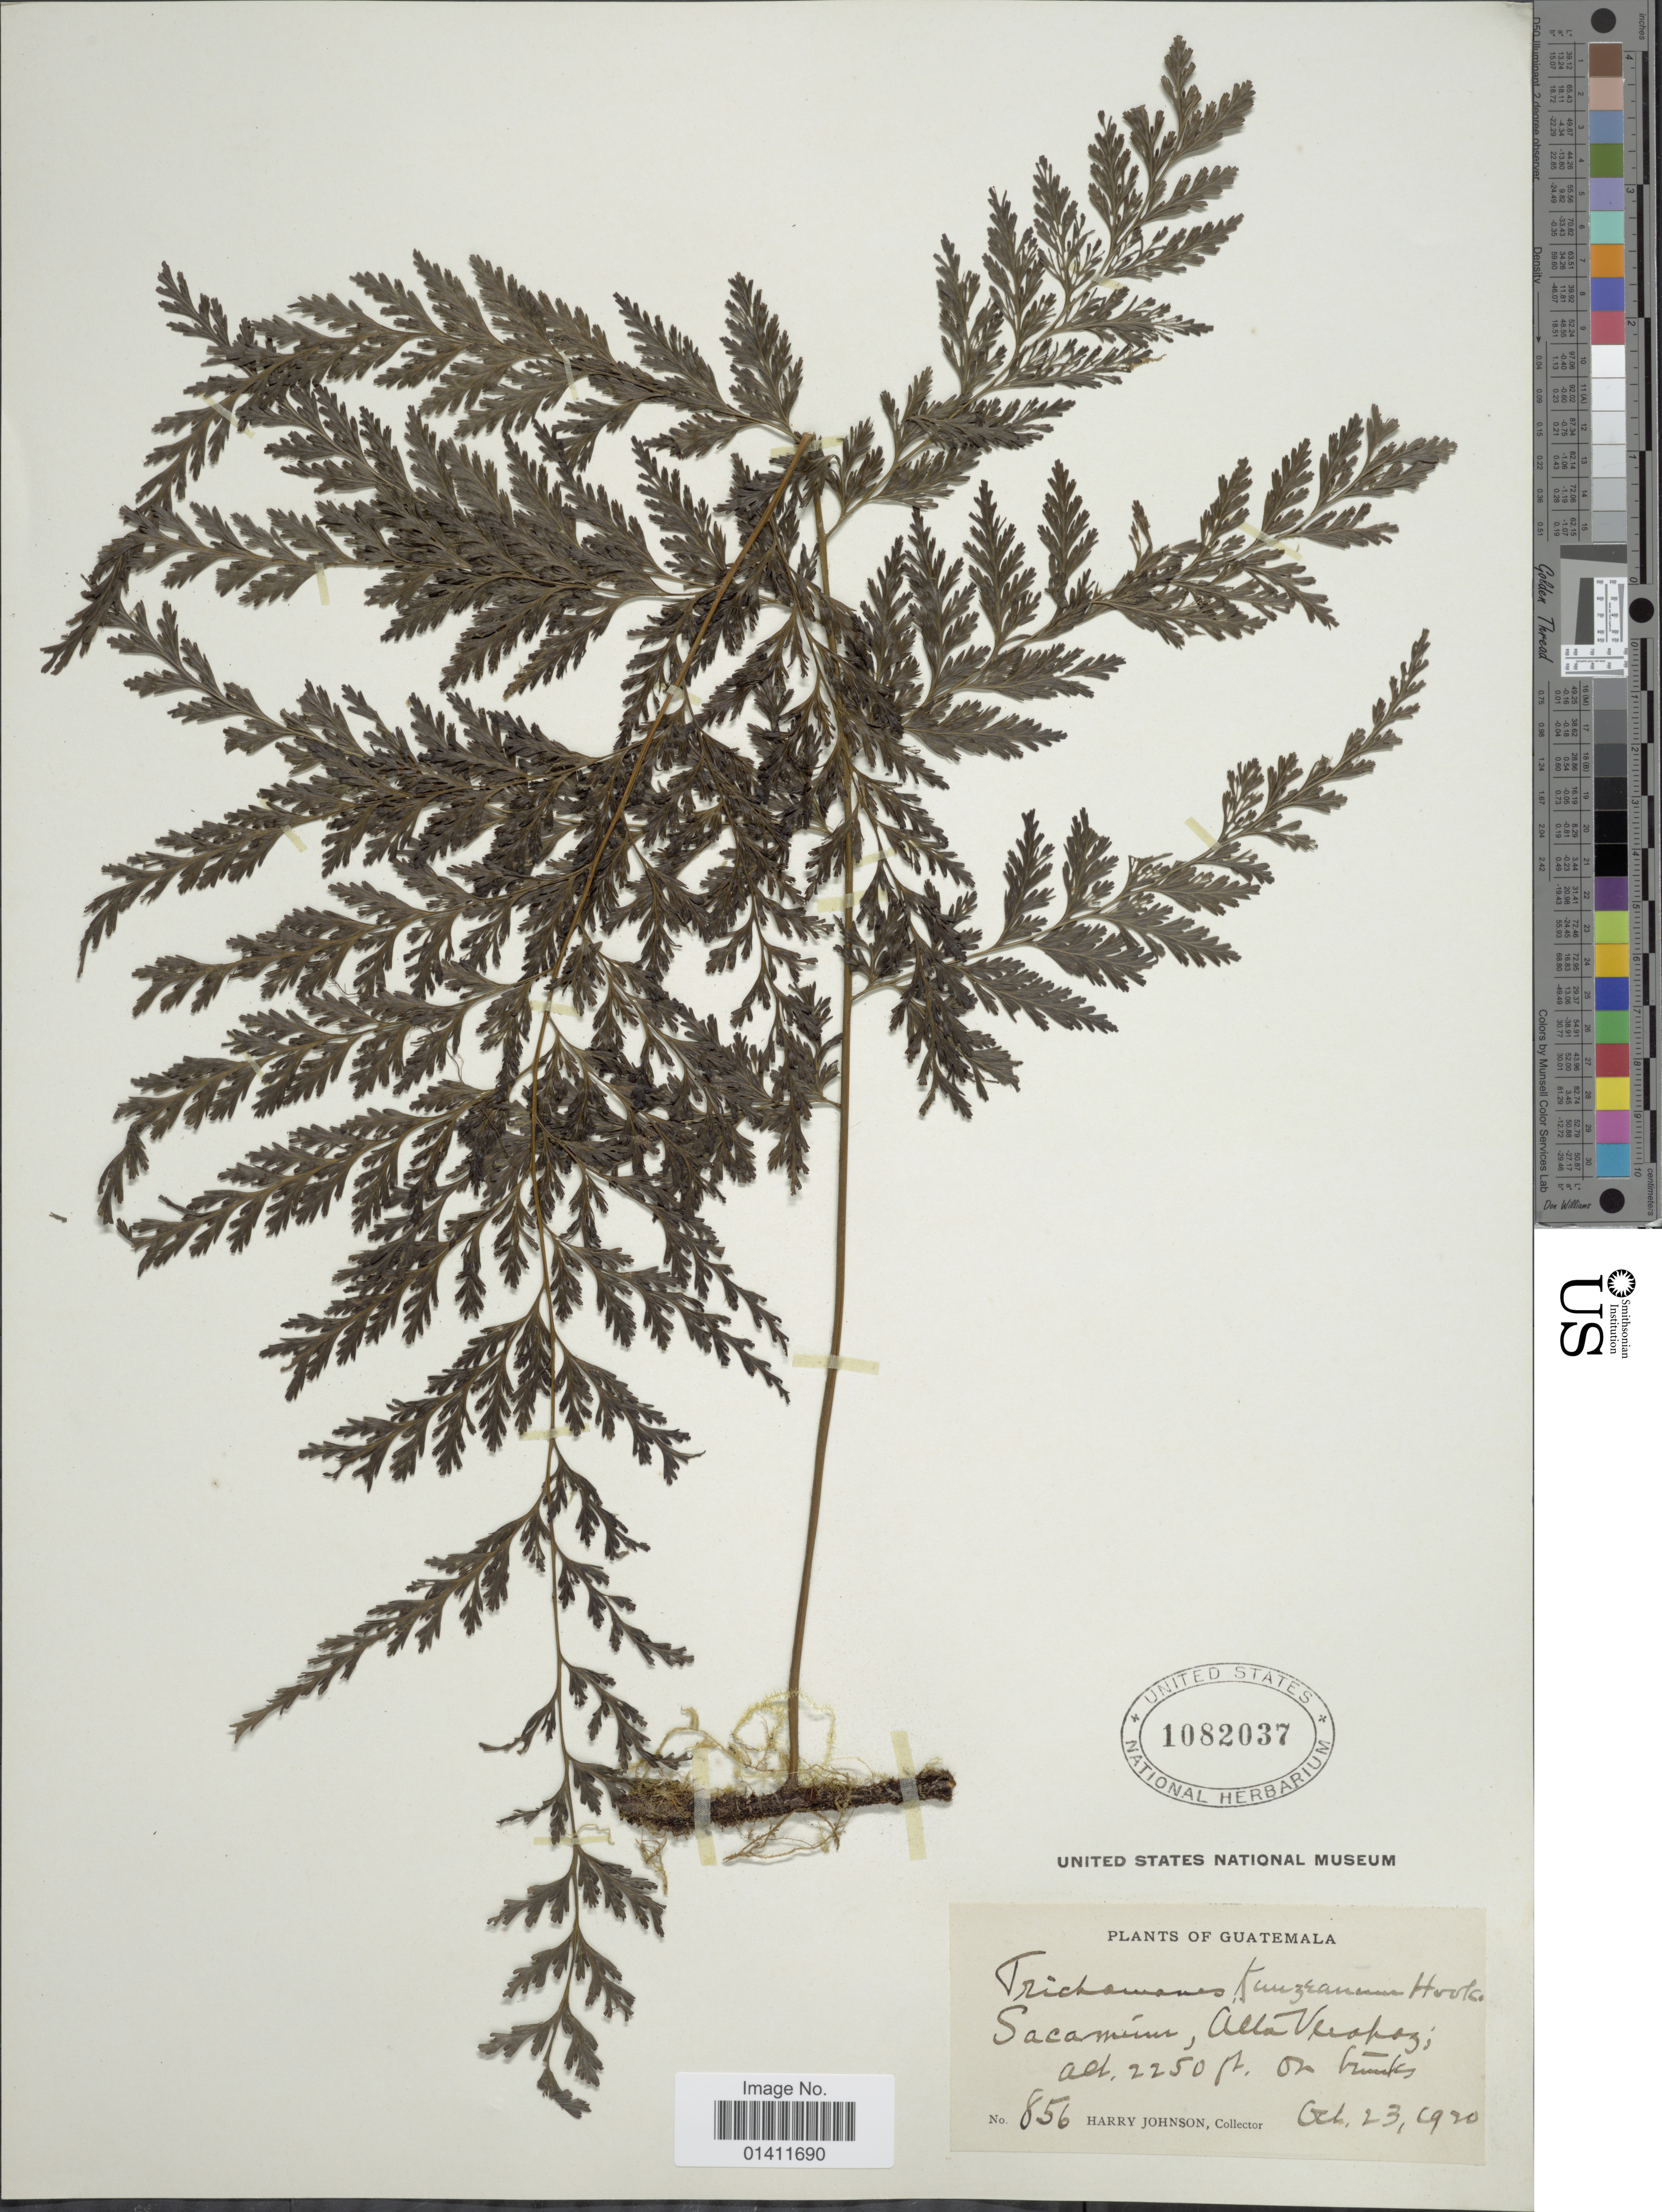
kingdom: Plantae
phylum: Tracheophyta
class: Polypodiopsida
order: Hymenophyllales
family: Hymenophyllaceae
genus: Vandenboschia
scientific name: Vandenboschia radicans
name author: (Sw.) Copel.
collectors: H. Johnson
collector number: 856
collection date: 1920-10-23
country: Guatemala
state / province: Alta Verapaz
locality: Sacamuus, Alta Verapaz.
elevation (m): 686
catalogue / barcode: US 1082037